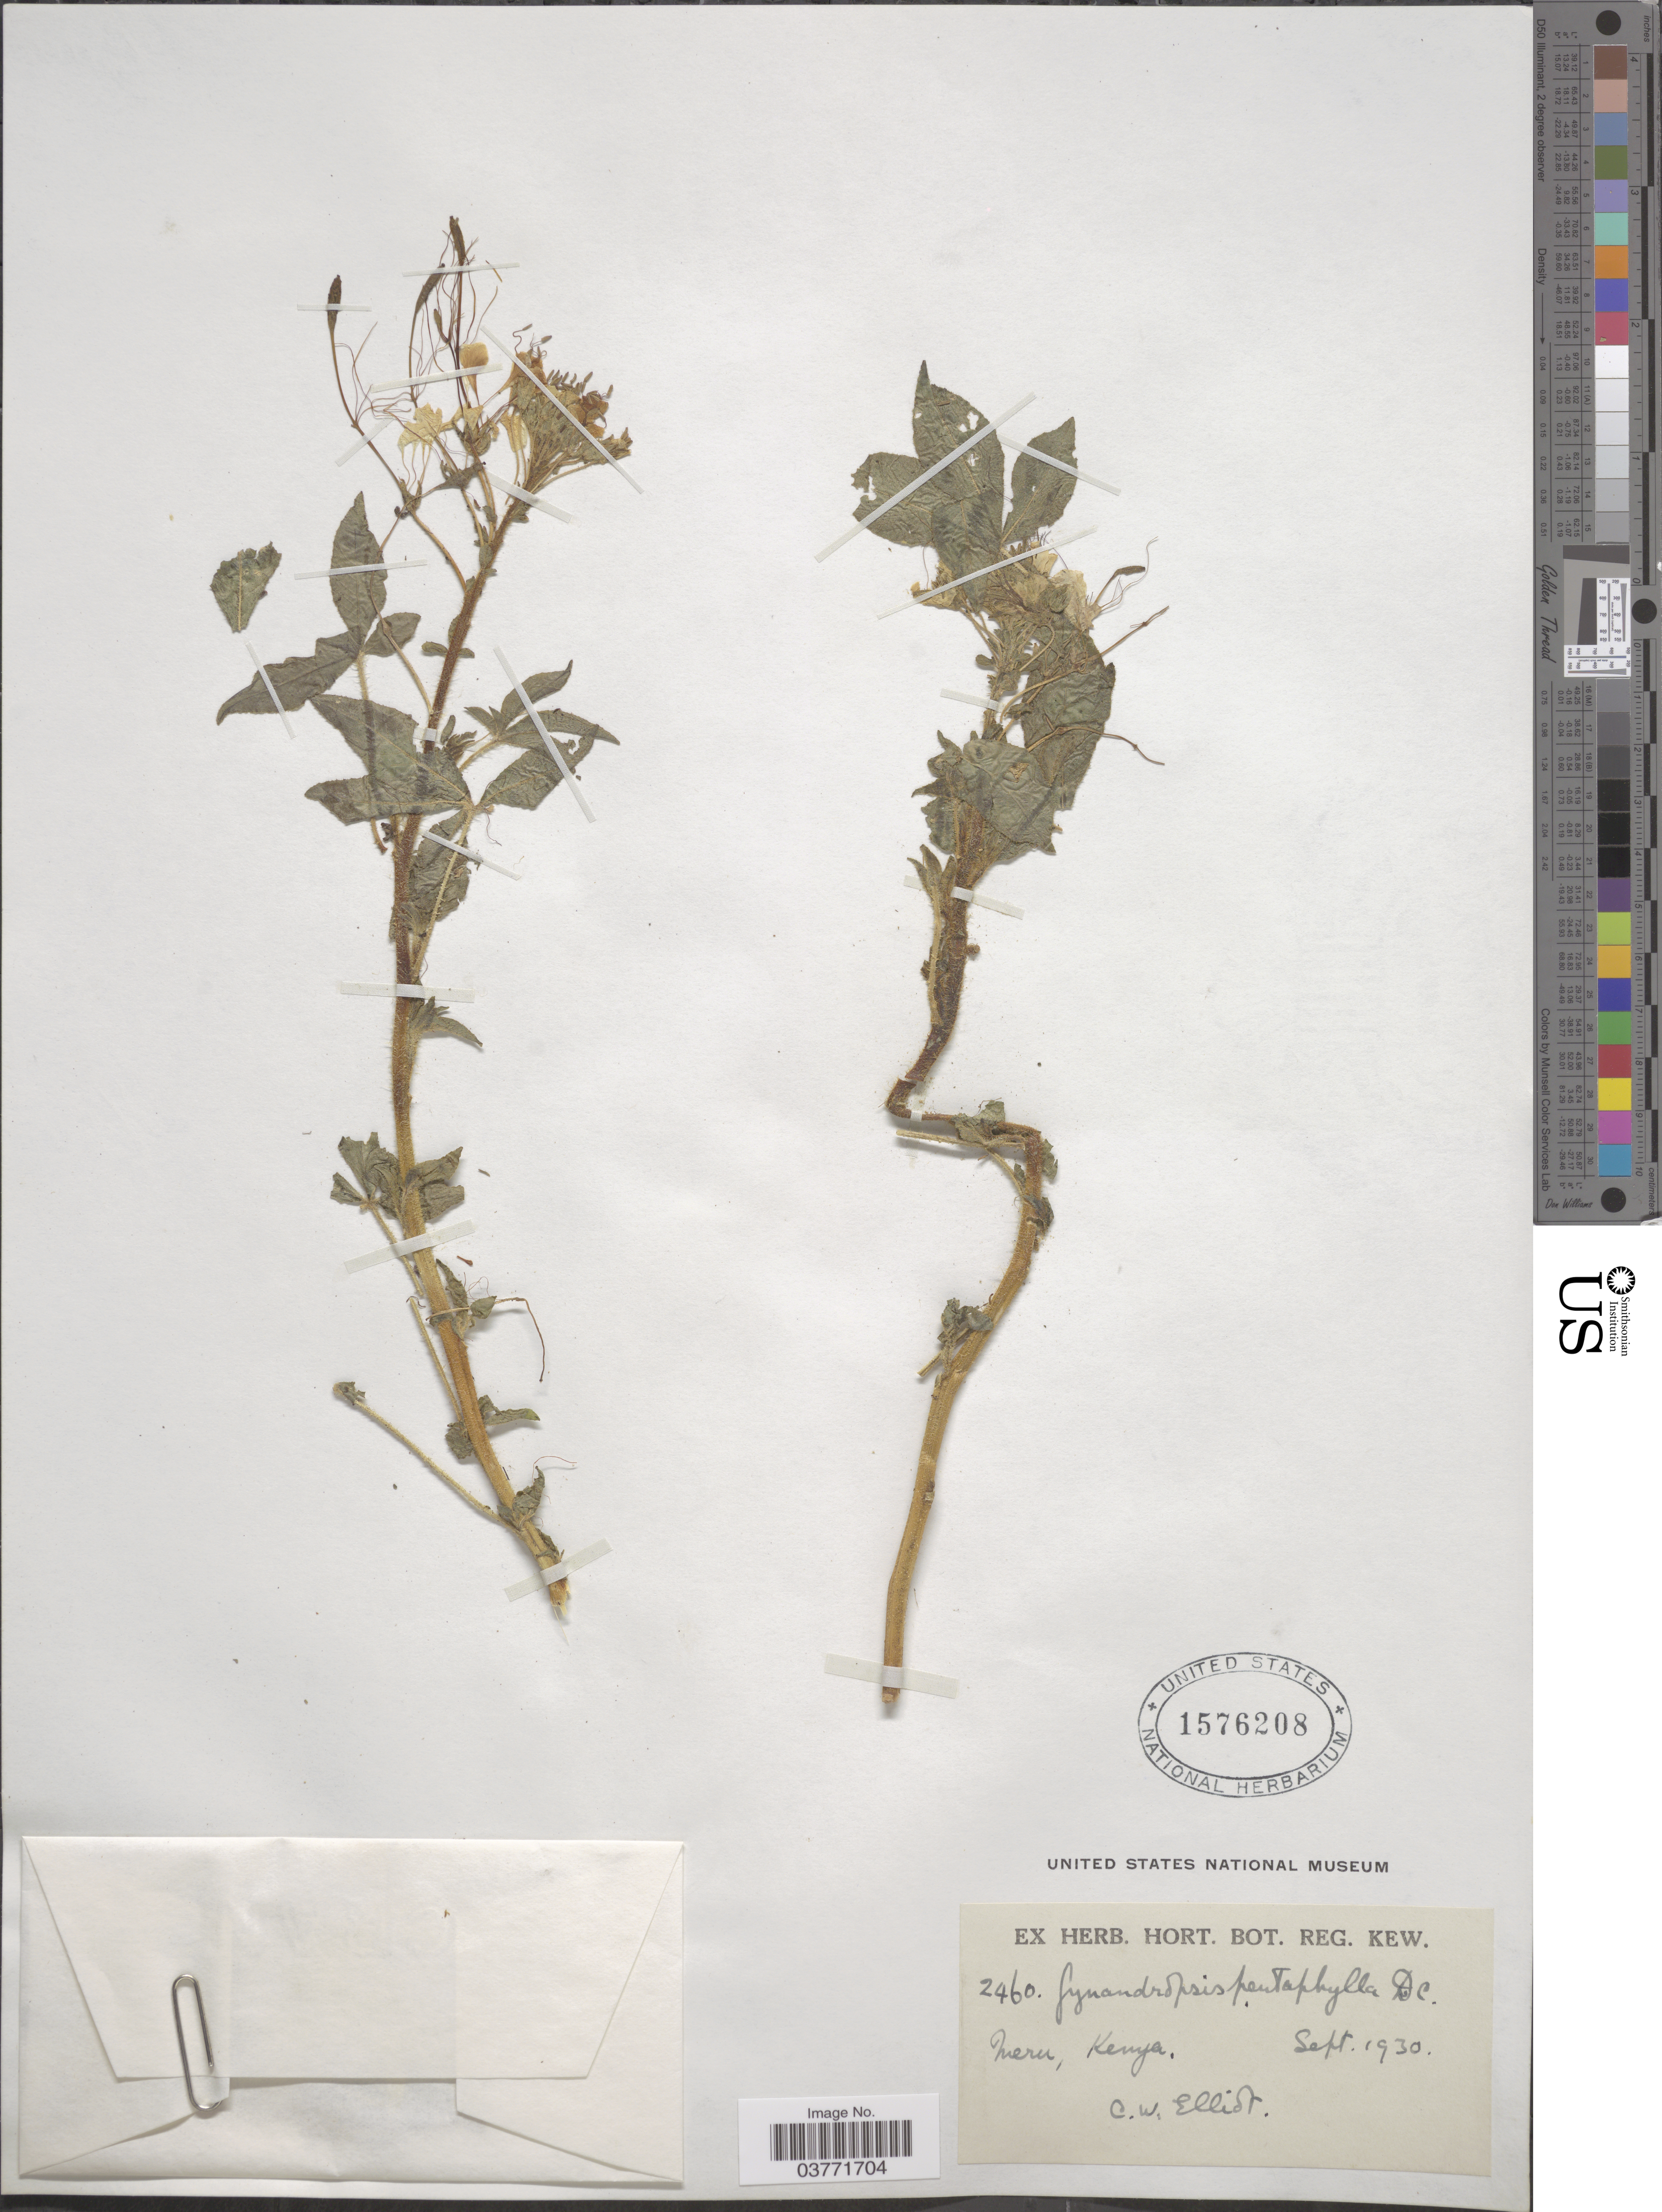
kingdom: Plantae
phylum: Tracheophyta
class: Magnoliopsida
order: Brassicales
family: Cleomaceae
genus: Gynandropsis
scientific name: Gynandropsis gynandra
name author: (L.) Briq.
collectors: C. Elliot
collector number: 2460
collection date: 1930-09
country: Kenya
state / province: Meru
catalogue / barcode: US 1576208